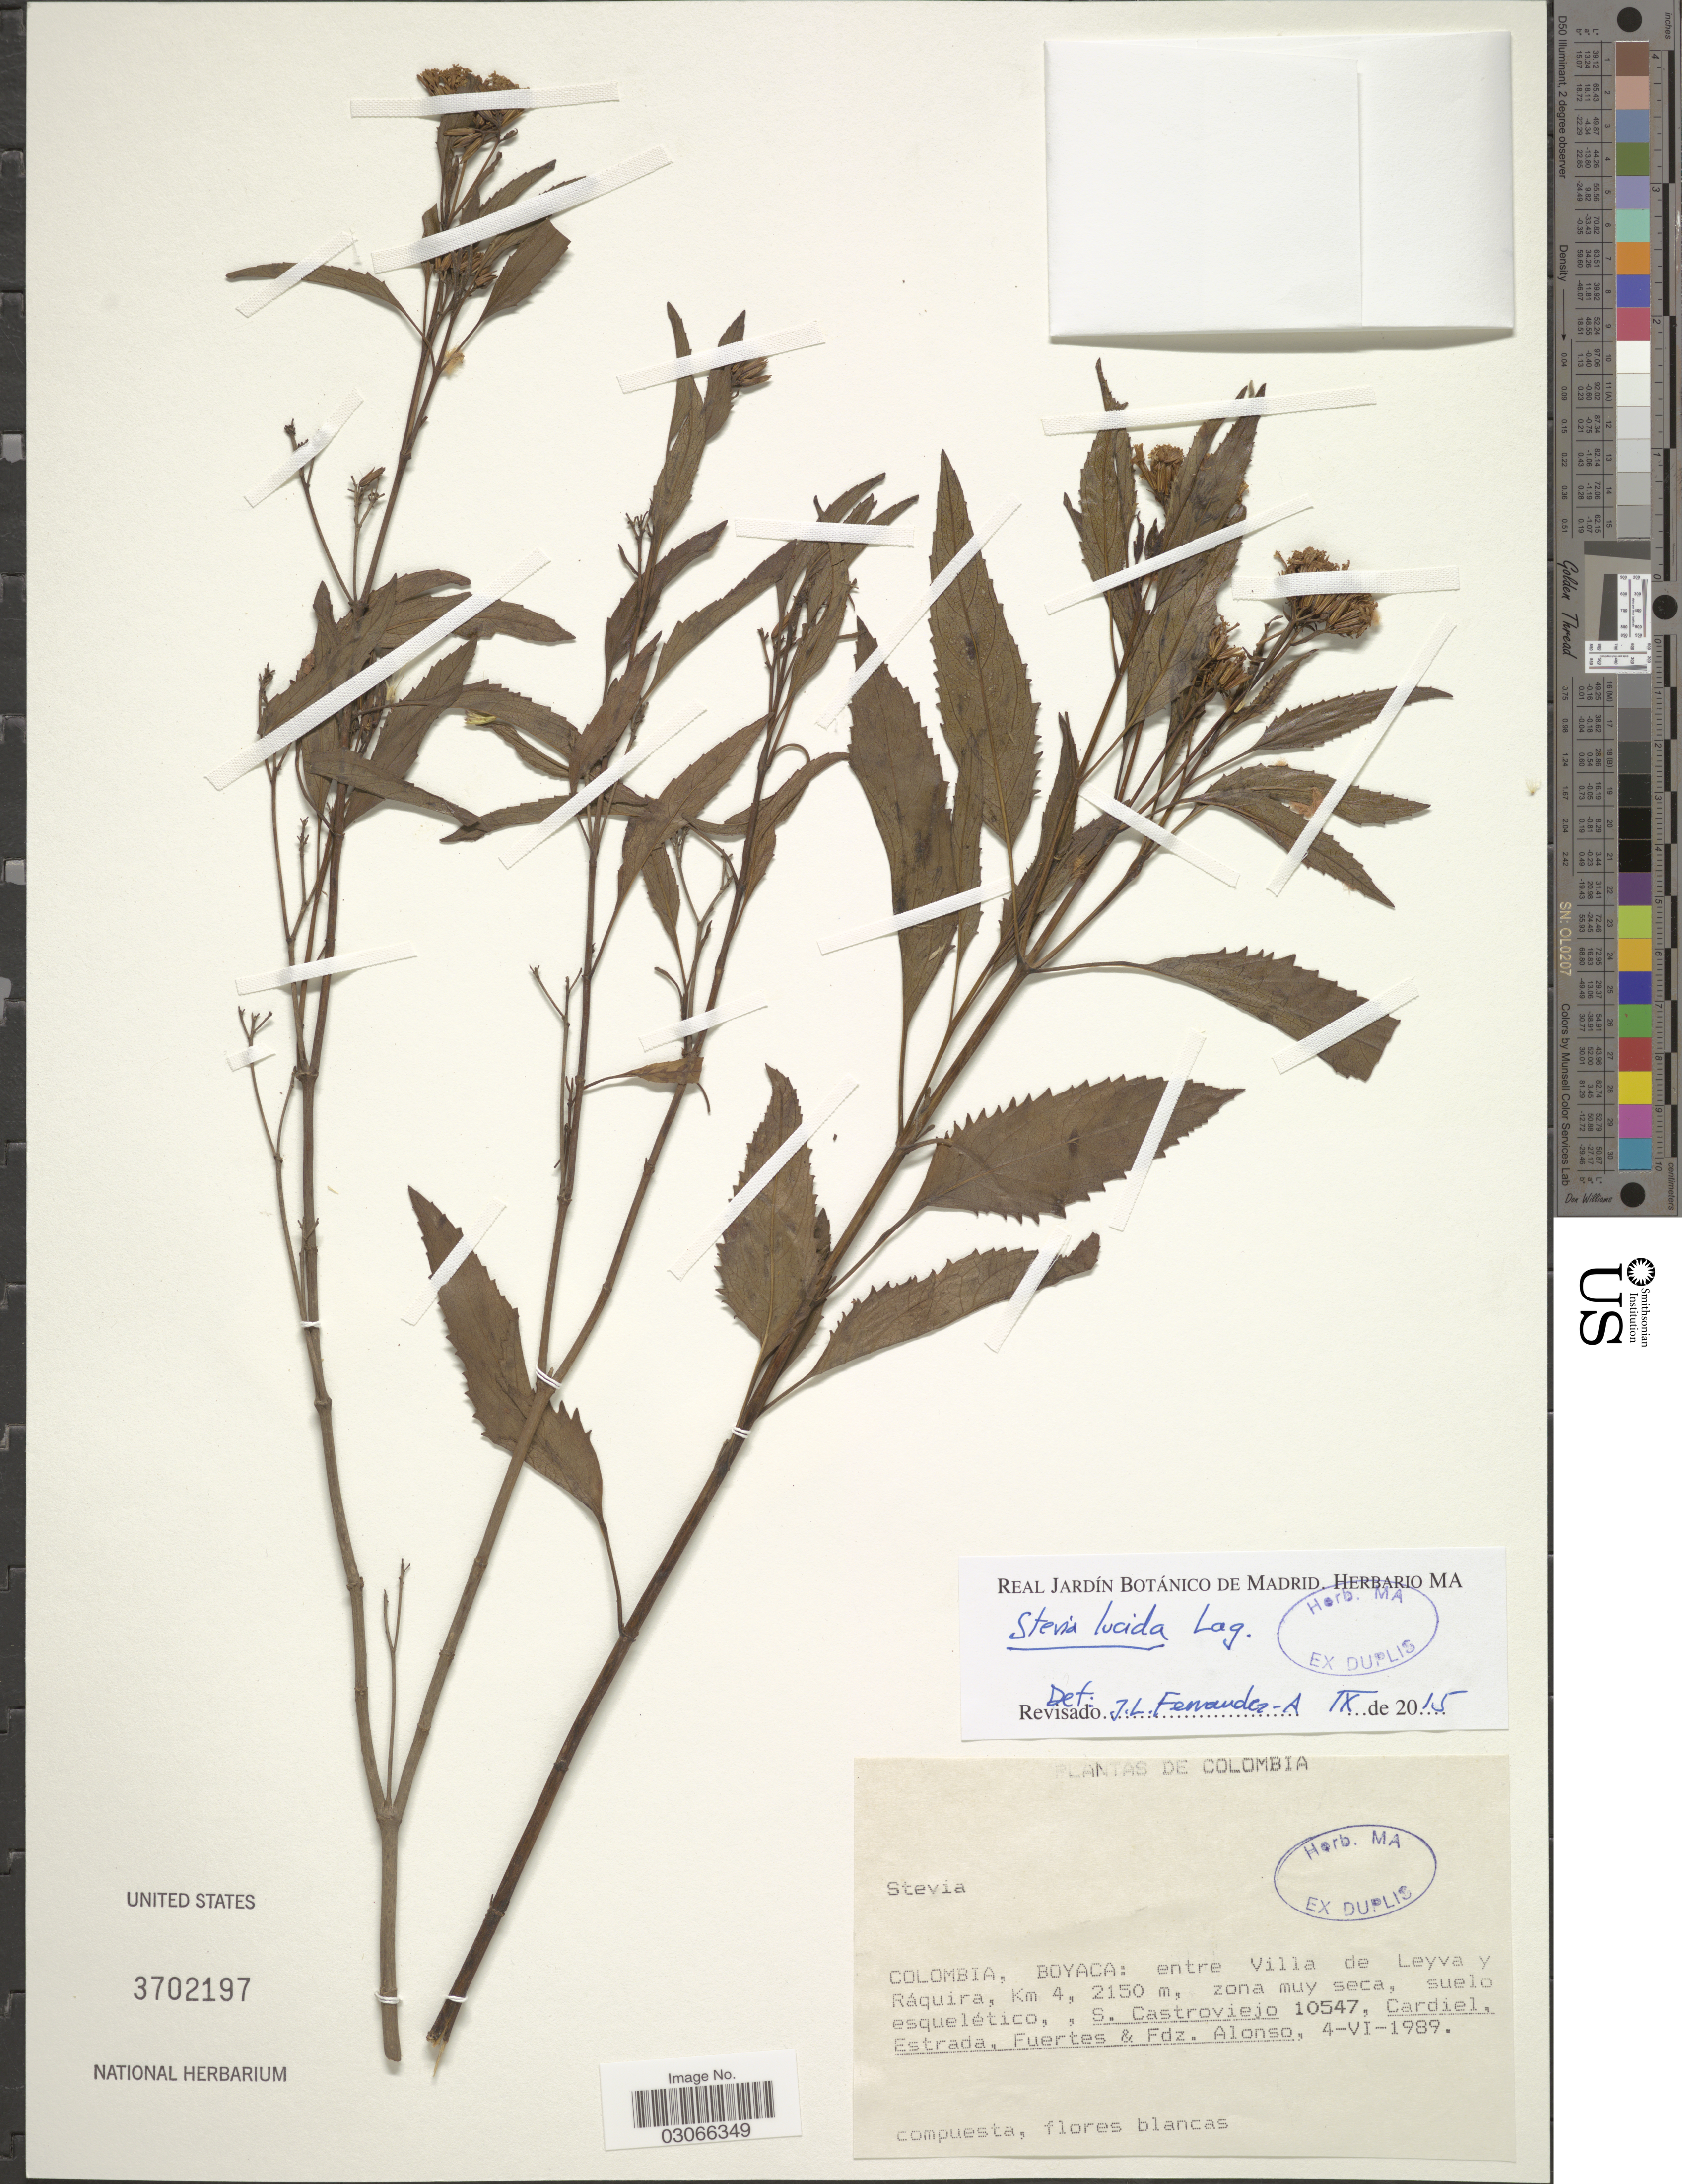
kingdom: Plantae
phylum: Tracheophyta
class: Magnoliopsida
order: Asterales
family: Asteraceae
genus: Stevia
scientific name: Stevia lucida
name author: Lag.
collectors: S. Castroviejo, Cardiel, -. Estrada, -- Fuertes & F. Alonso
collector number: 10547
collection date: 1989-06-04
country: Colombia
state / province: Boyacá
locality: Entre Villa de Leyva y Ráquira, Km 4.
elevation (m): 2150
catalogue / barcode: US 3702197